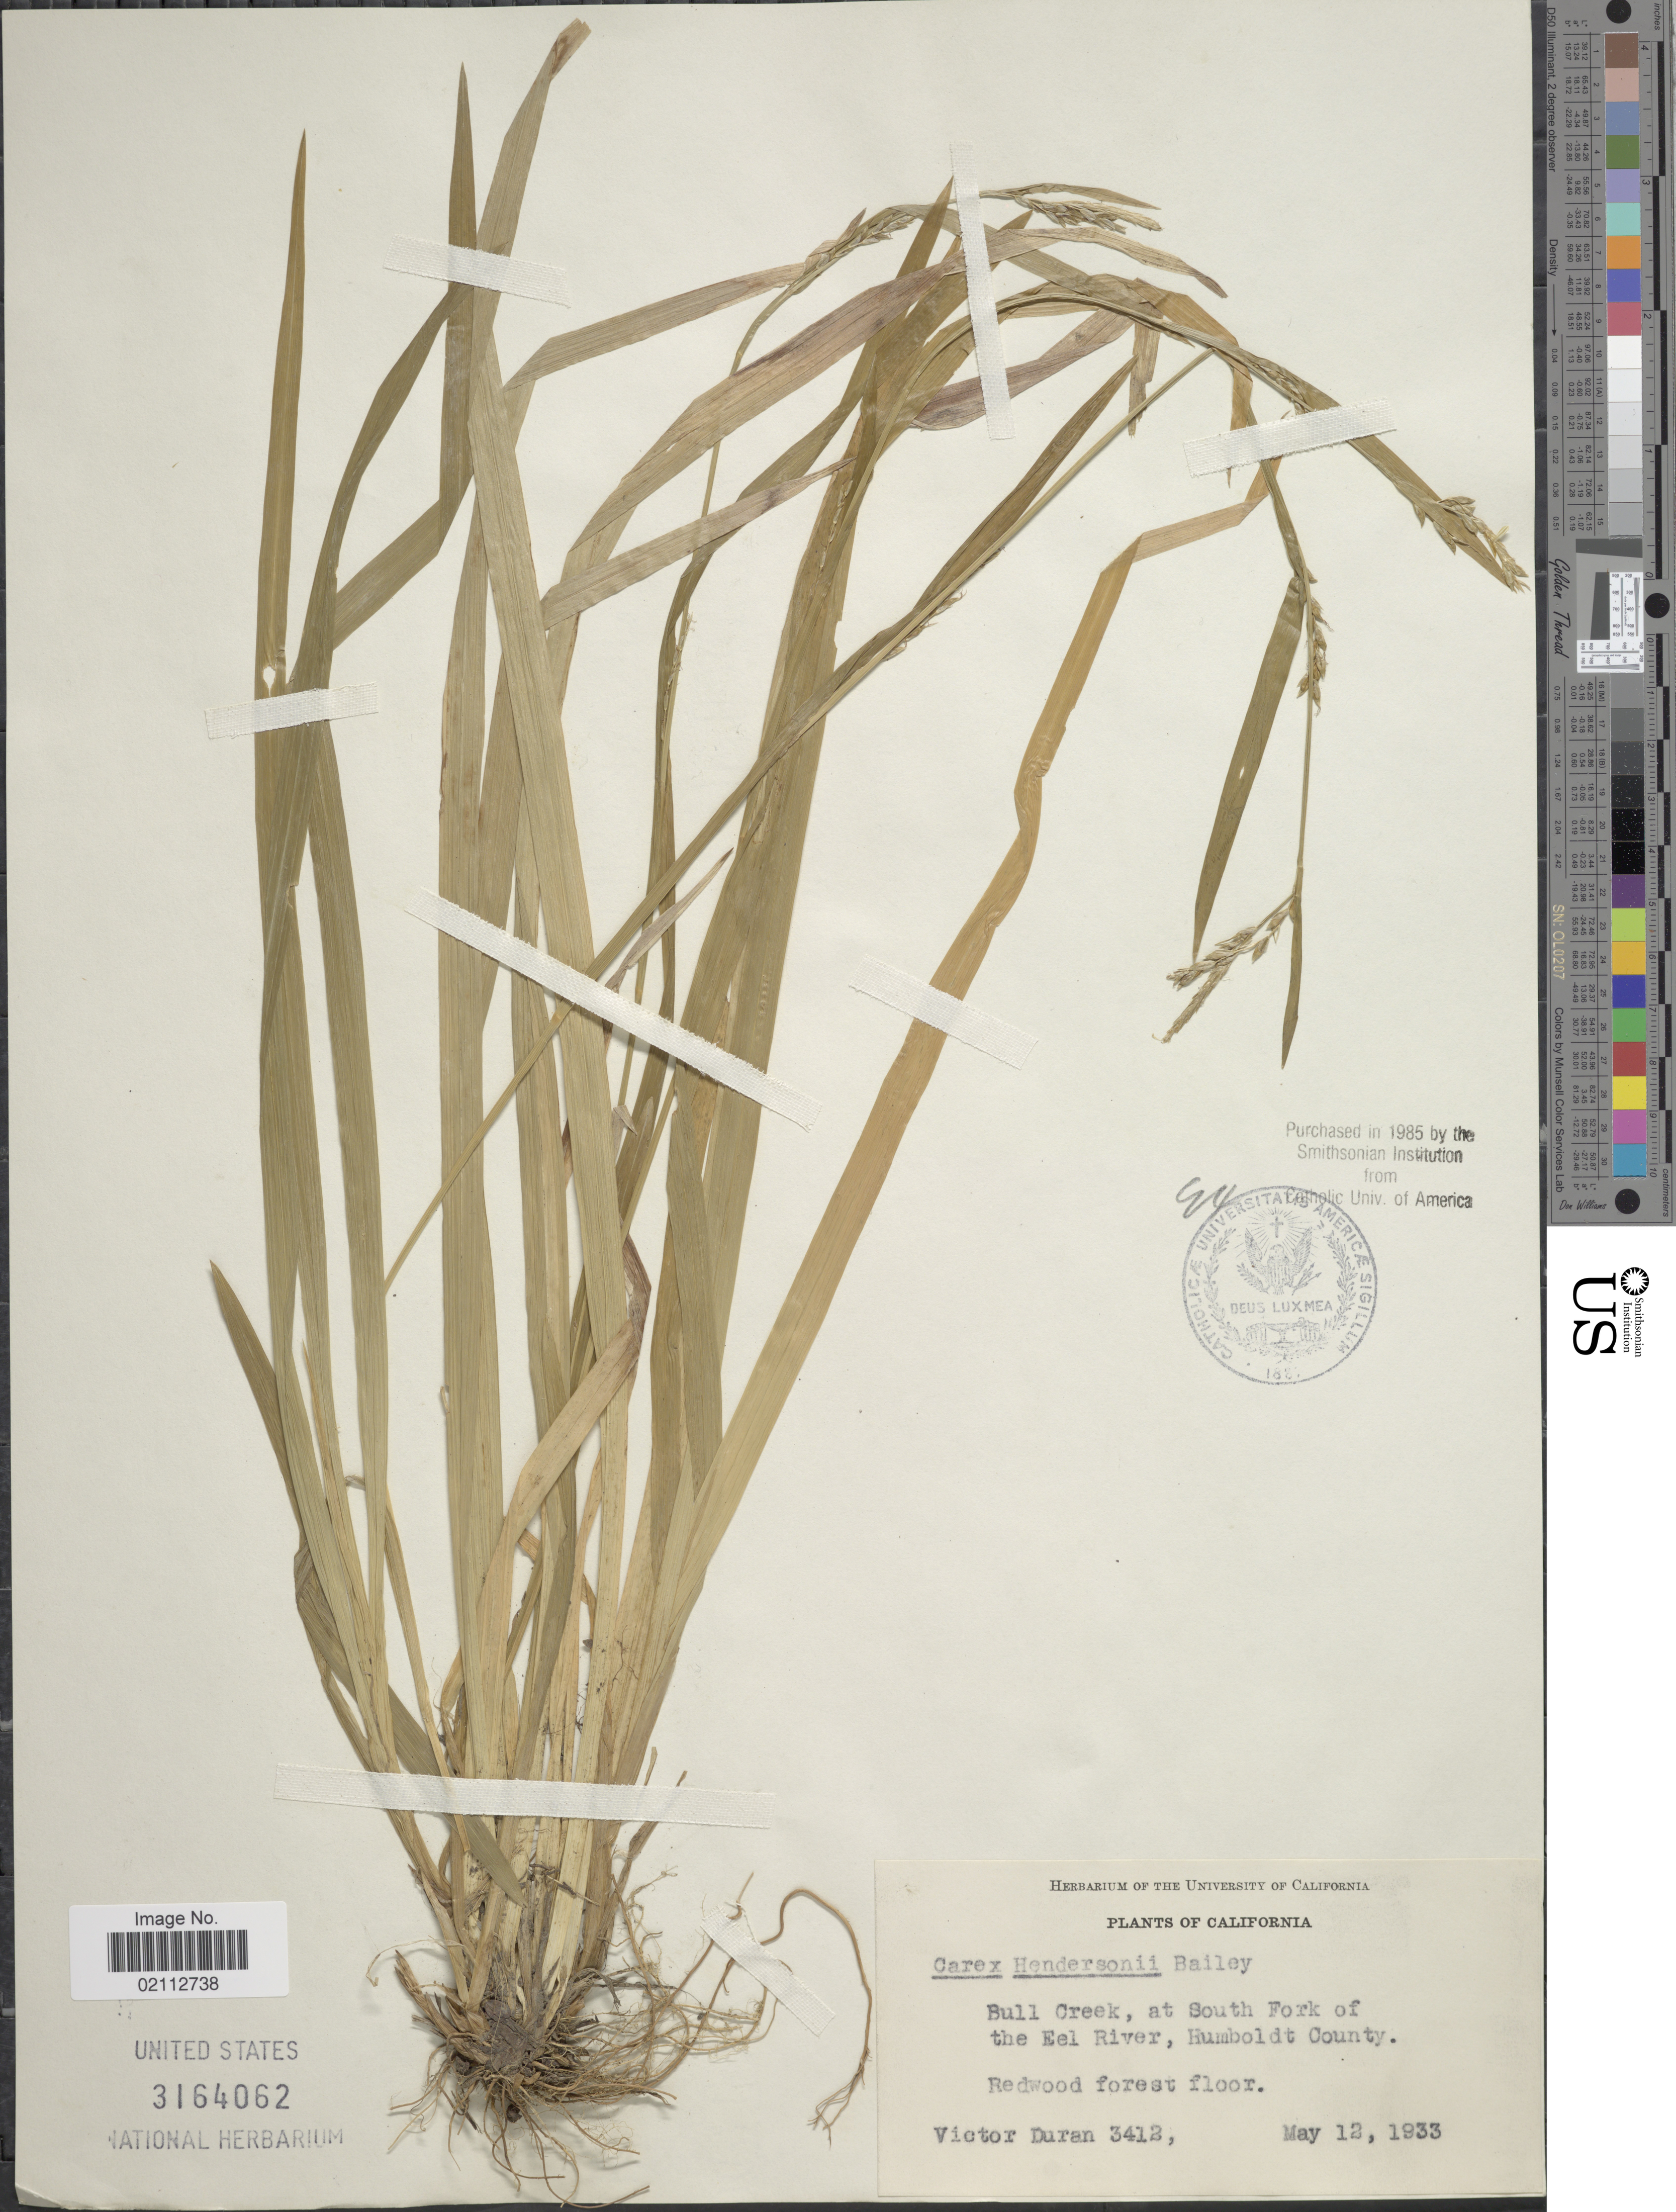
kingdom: Plantae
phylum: Tracheophyta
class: Liliopsida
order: Poales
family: Cyperaceae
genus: Carex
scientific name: Carex hendersonii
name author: L.H. Bailey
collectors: V. Duran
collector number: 3412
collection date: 1933-05-12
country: United States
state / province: California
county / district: Humboldt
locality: Bull Creek, at South Fork of the Eel River, Humboldt County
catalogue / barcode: US 3164062